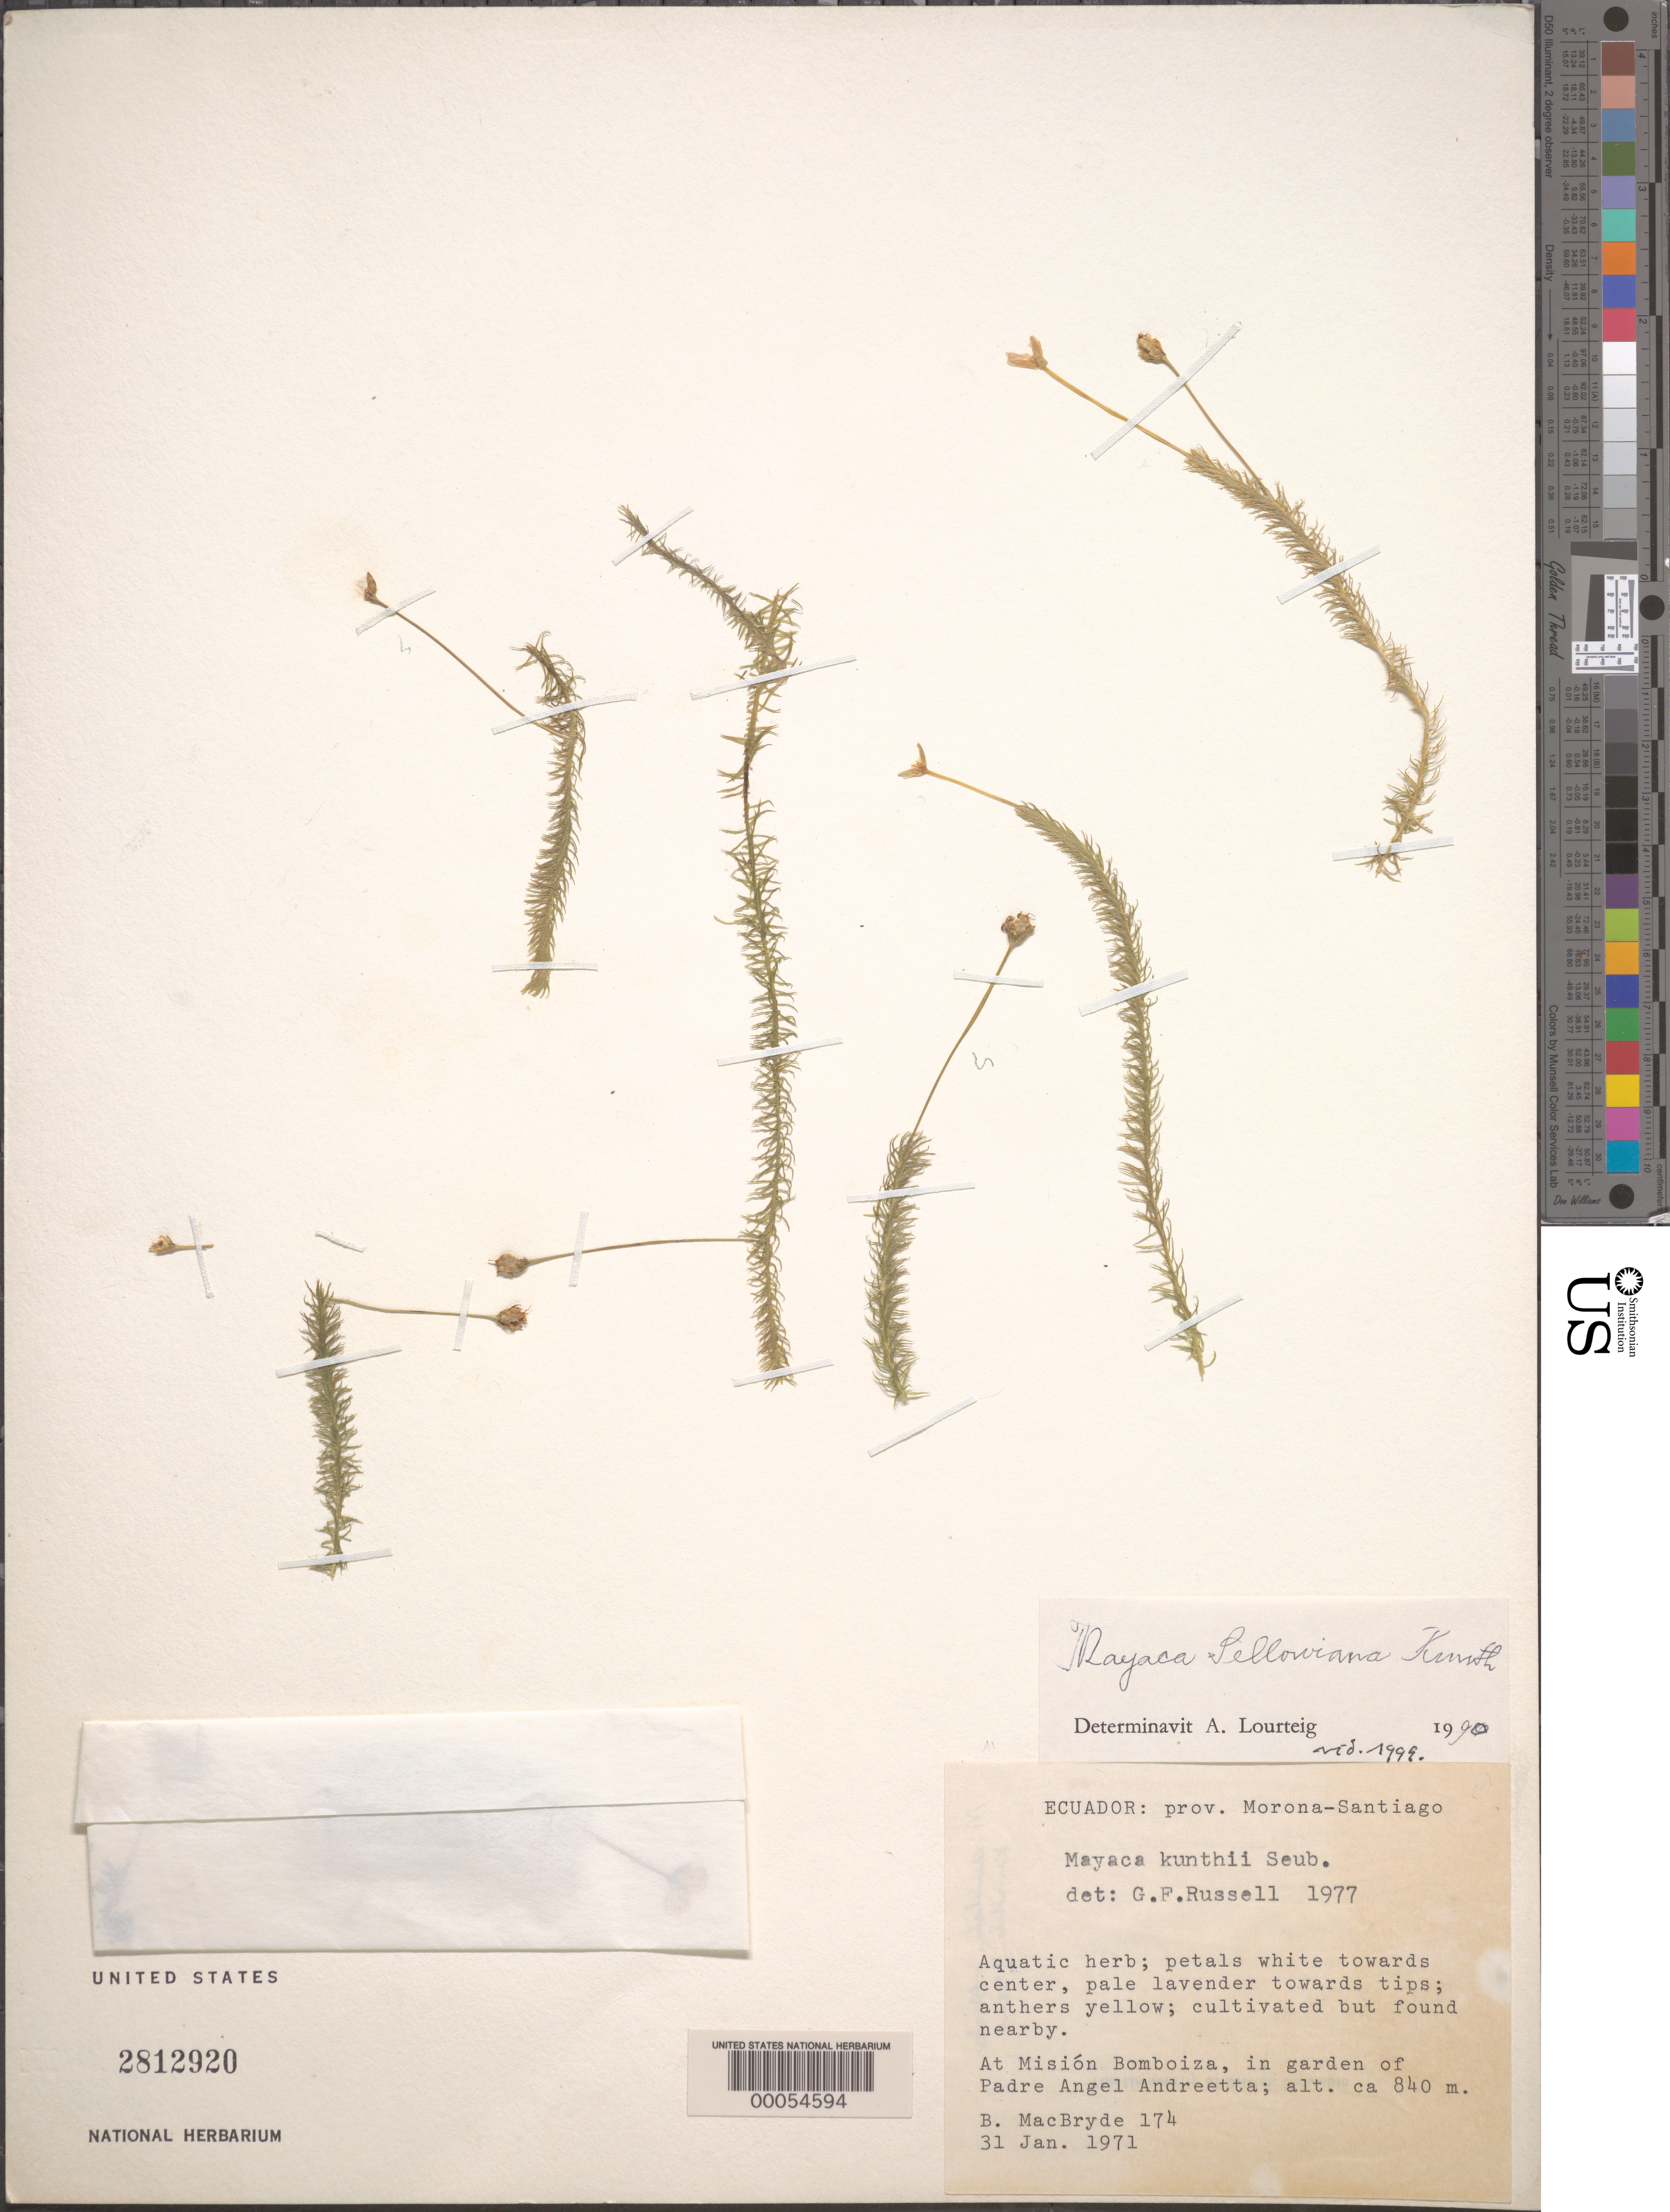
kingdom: Plantae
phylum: Tracheophyta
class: Liliopsida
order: Poales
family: Mayacaceae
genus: Mayaca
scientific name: Mayaca kunthii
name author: Seub.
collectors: B. MacBryde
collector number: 174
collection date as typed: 31 Jan 1971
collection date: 1971-01-31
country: Ecuador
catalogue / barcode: US 2812910